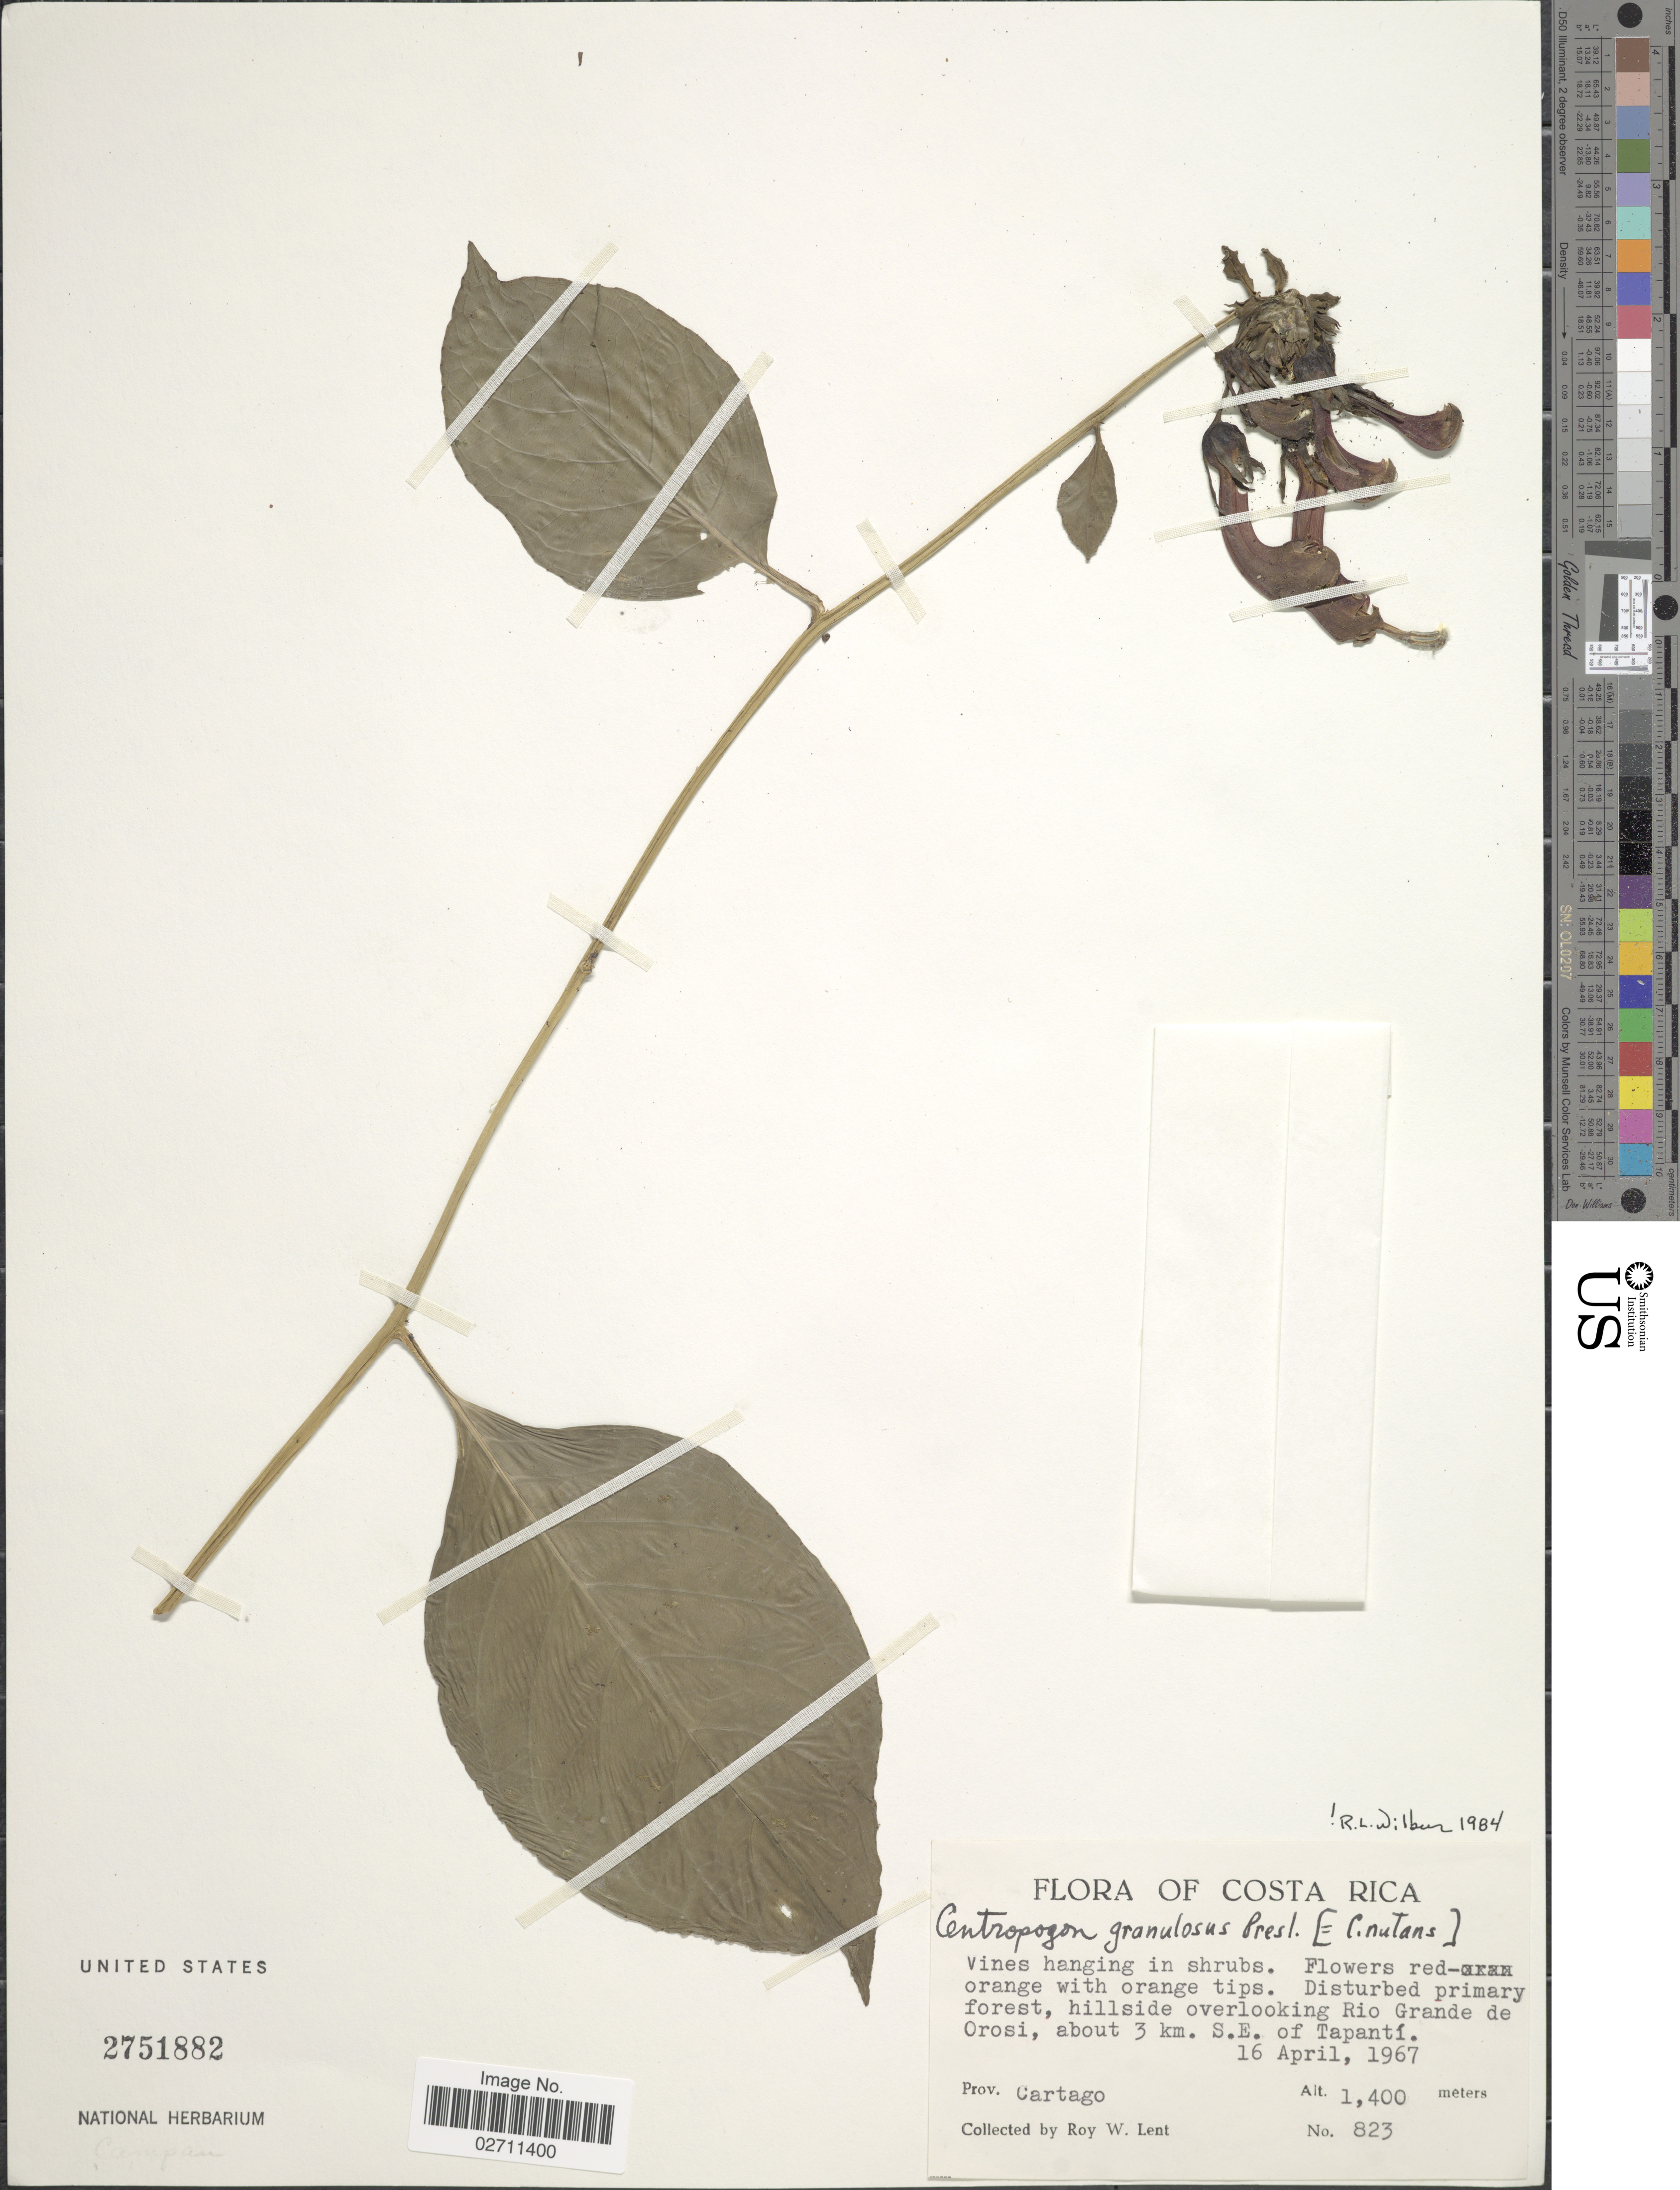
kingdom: Plantae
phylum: Tracheophyta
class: Magnoliopsida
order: Asterales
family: Campanulaceae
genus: Centropogon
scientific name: Centropogon granulosus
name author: C. Presl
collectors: R. W. Lent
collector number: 823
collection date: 1967-04-16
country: Costa Rica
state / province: Cartago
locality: Hillside overlooking Rio Grande de Orosi, about 3 km. S.E. of Tapanti.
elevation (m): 1400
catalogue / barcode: US 2751882